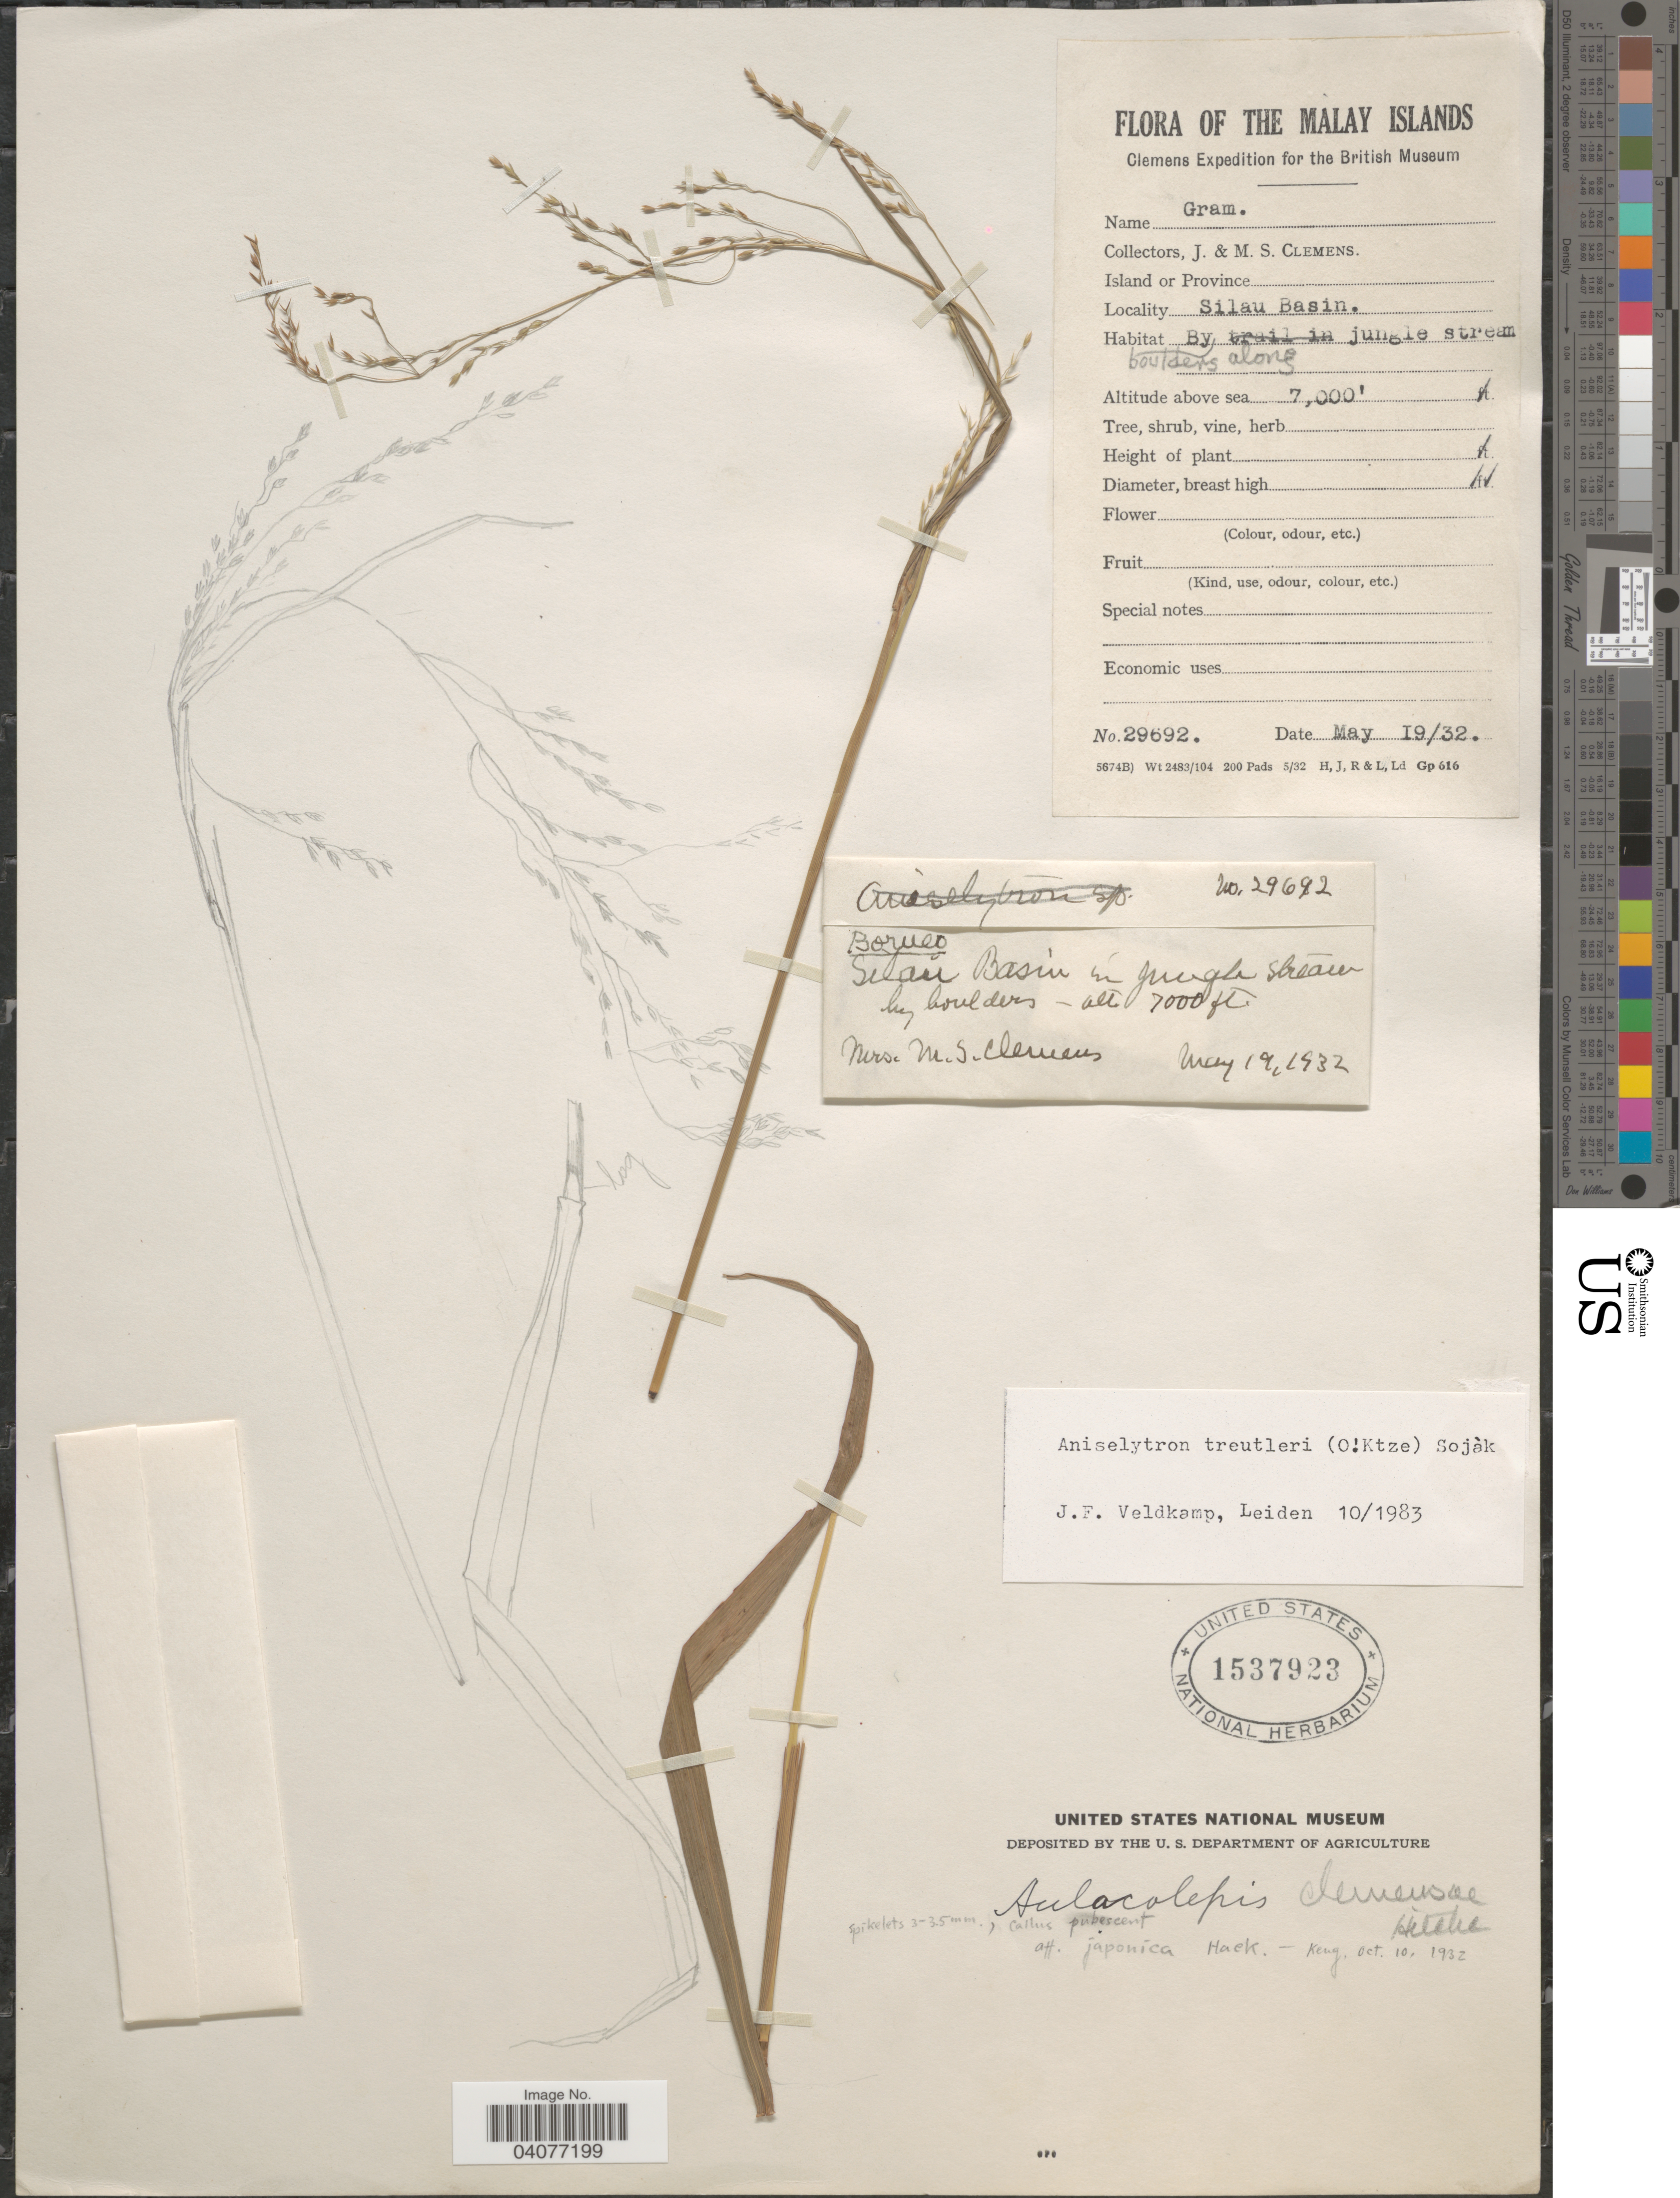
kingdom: Plantae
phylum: Tracheophyta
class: Liliopsida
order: Poales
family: Poaceae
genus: Aniselytron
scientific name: Aniselytron treutleri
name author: (Kuntze) Soják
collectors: J. Clemens & M. S. Clemens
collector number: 29692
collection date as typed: Transcribed d/m/y: 19/5/32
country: Malaysia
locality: The Malay Islands. Silau Basin.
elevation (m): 2134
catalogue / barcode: US 1537923